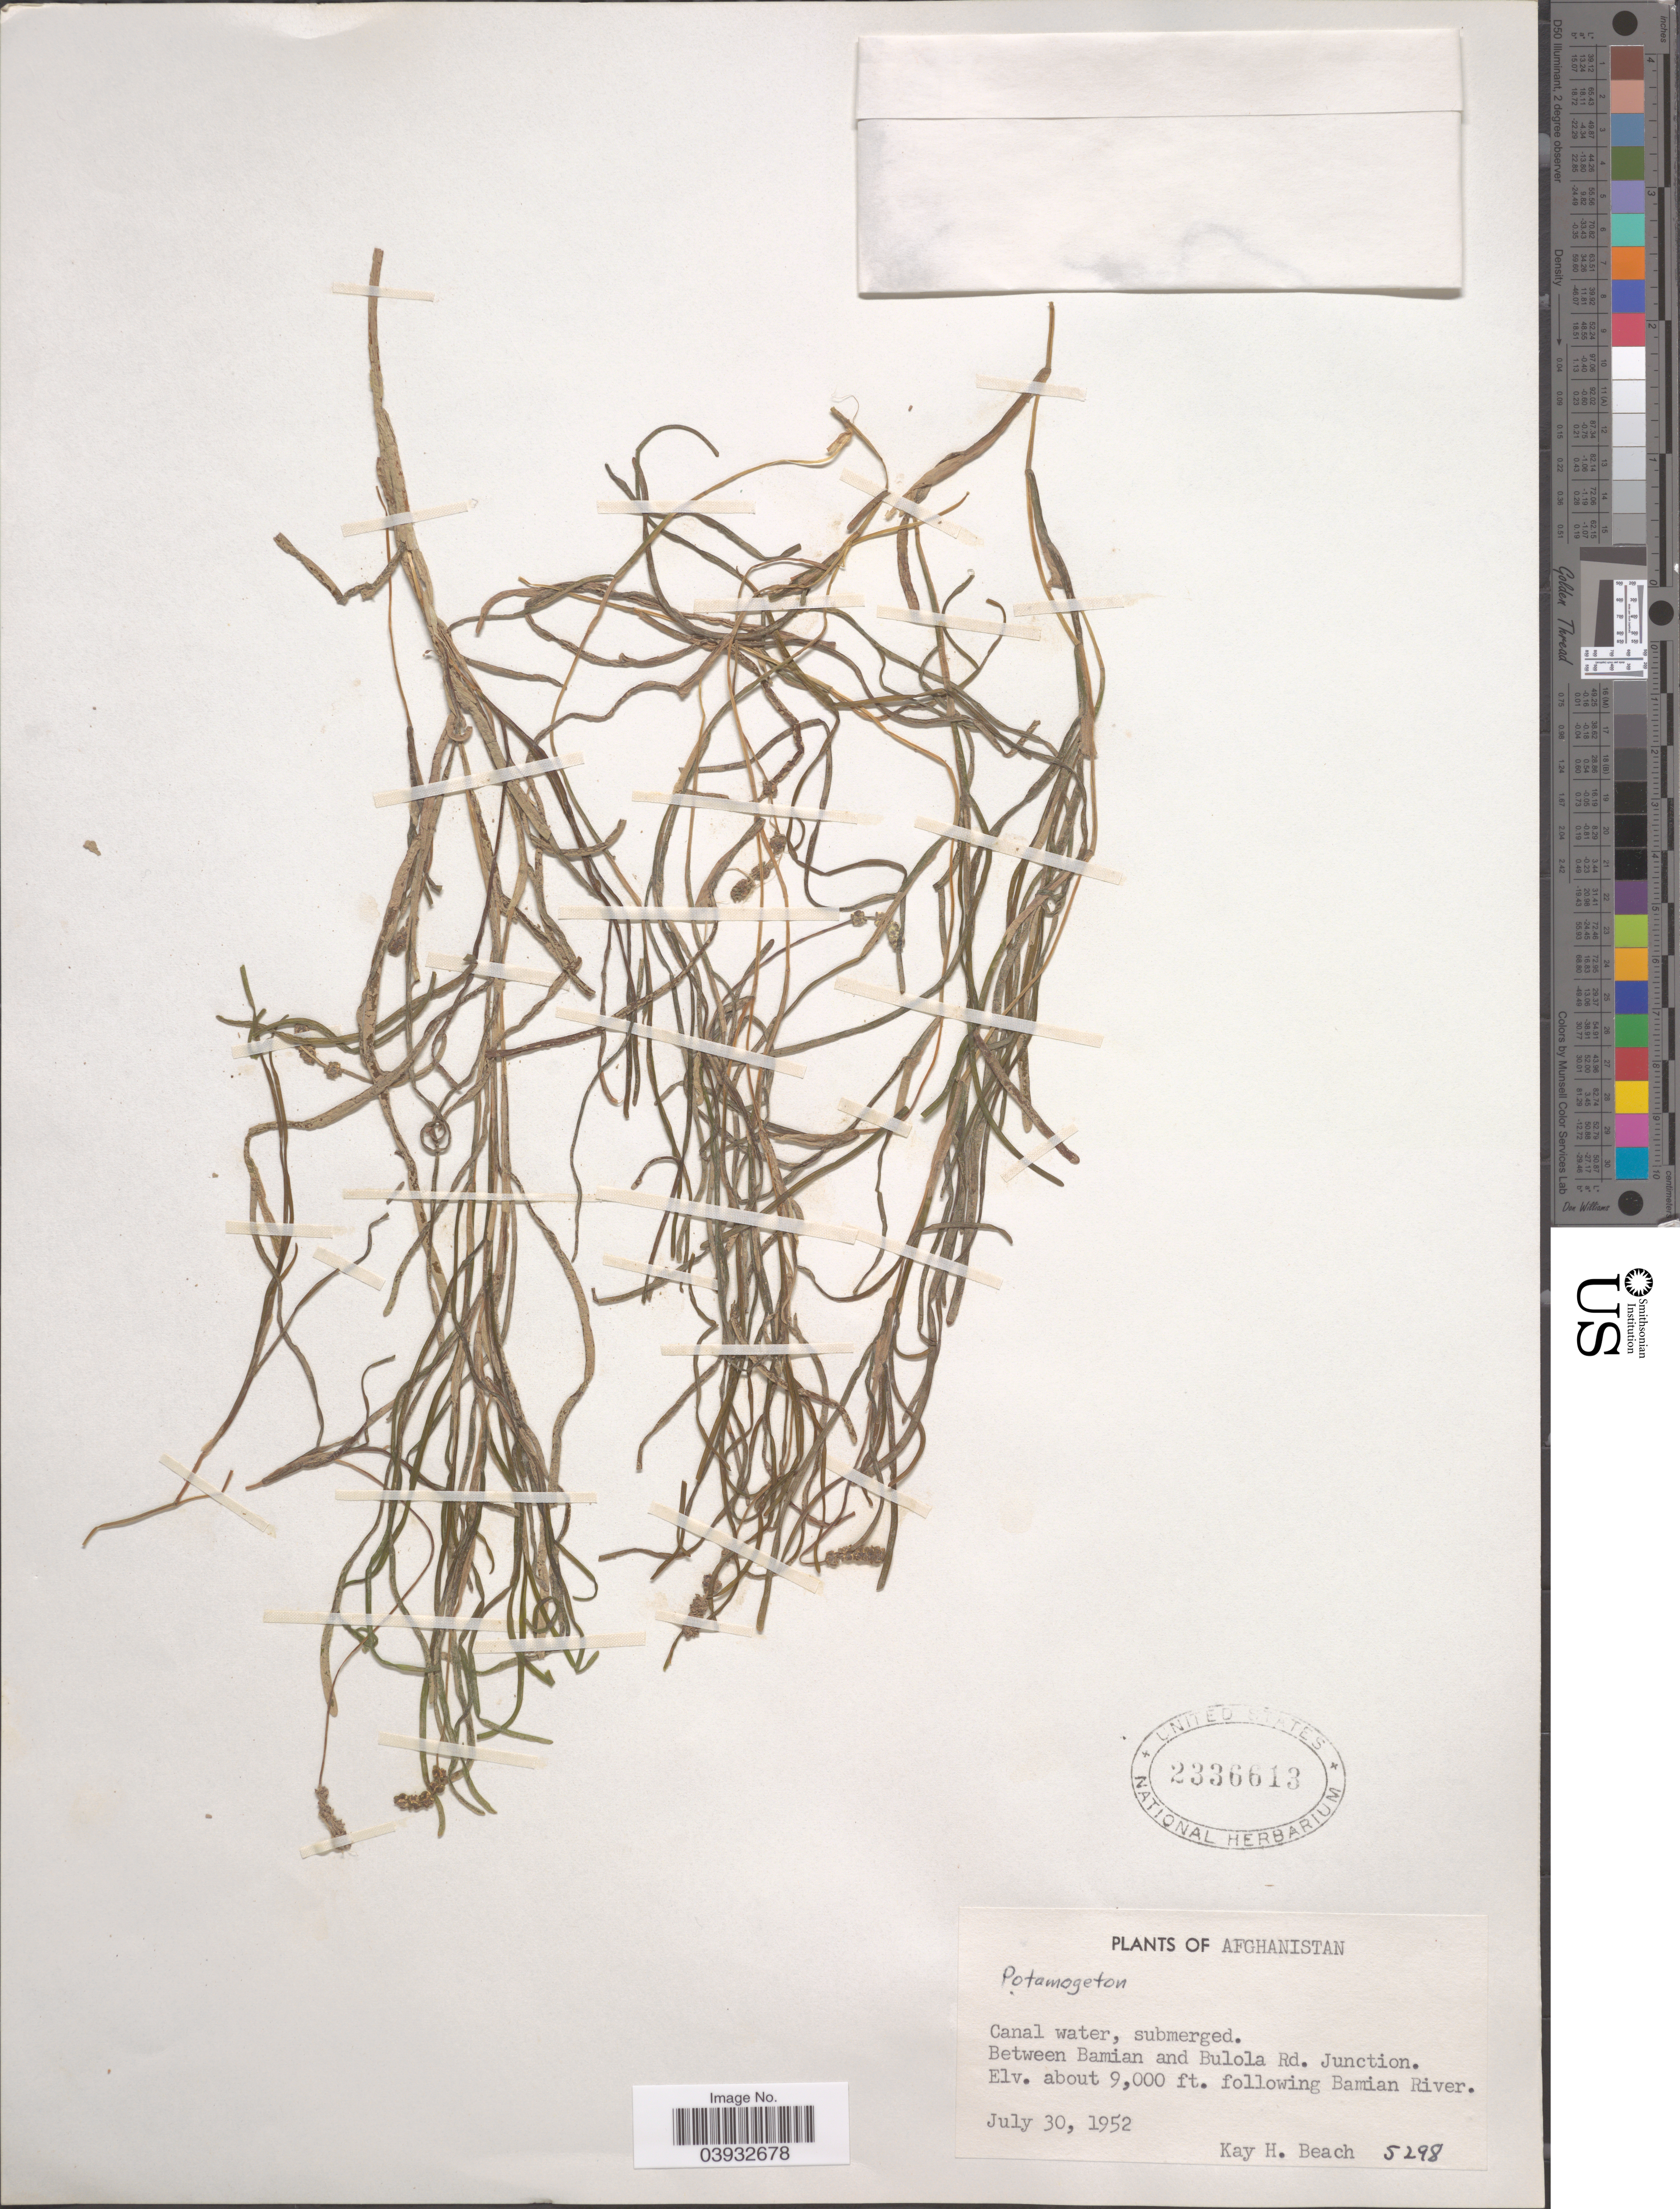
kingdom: Plantae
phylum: Tracheophyta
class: Liliopsida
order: Alismatales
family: Potamogetonaceae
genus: Potamogeton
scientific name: Potamogeton sp.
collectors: K. H. Beach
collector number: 5298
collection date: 1952-07-30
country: Afghanistan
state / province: Bamian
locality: Canal water, submerged. Between Bamian and Bulola Rd. Junction. Following Bamian River.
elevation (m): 2743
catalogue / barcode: US 2336613